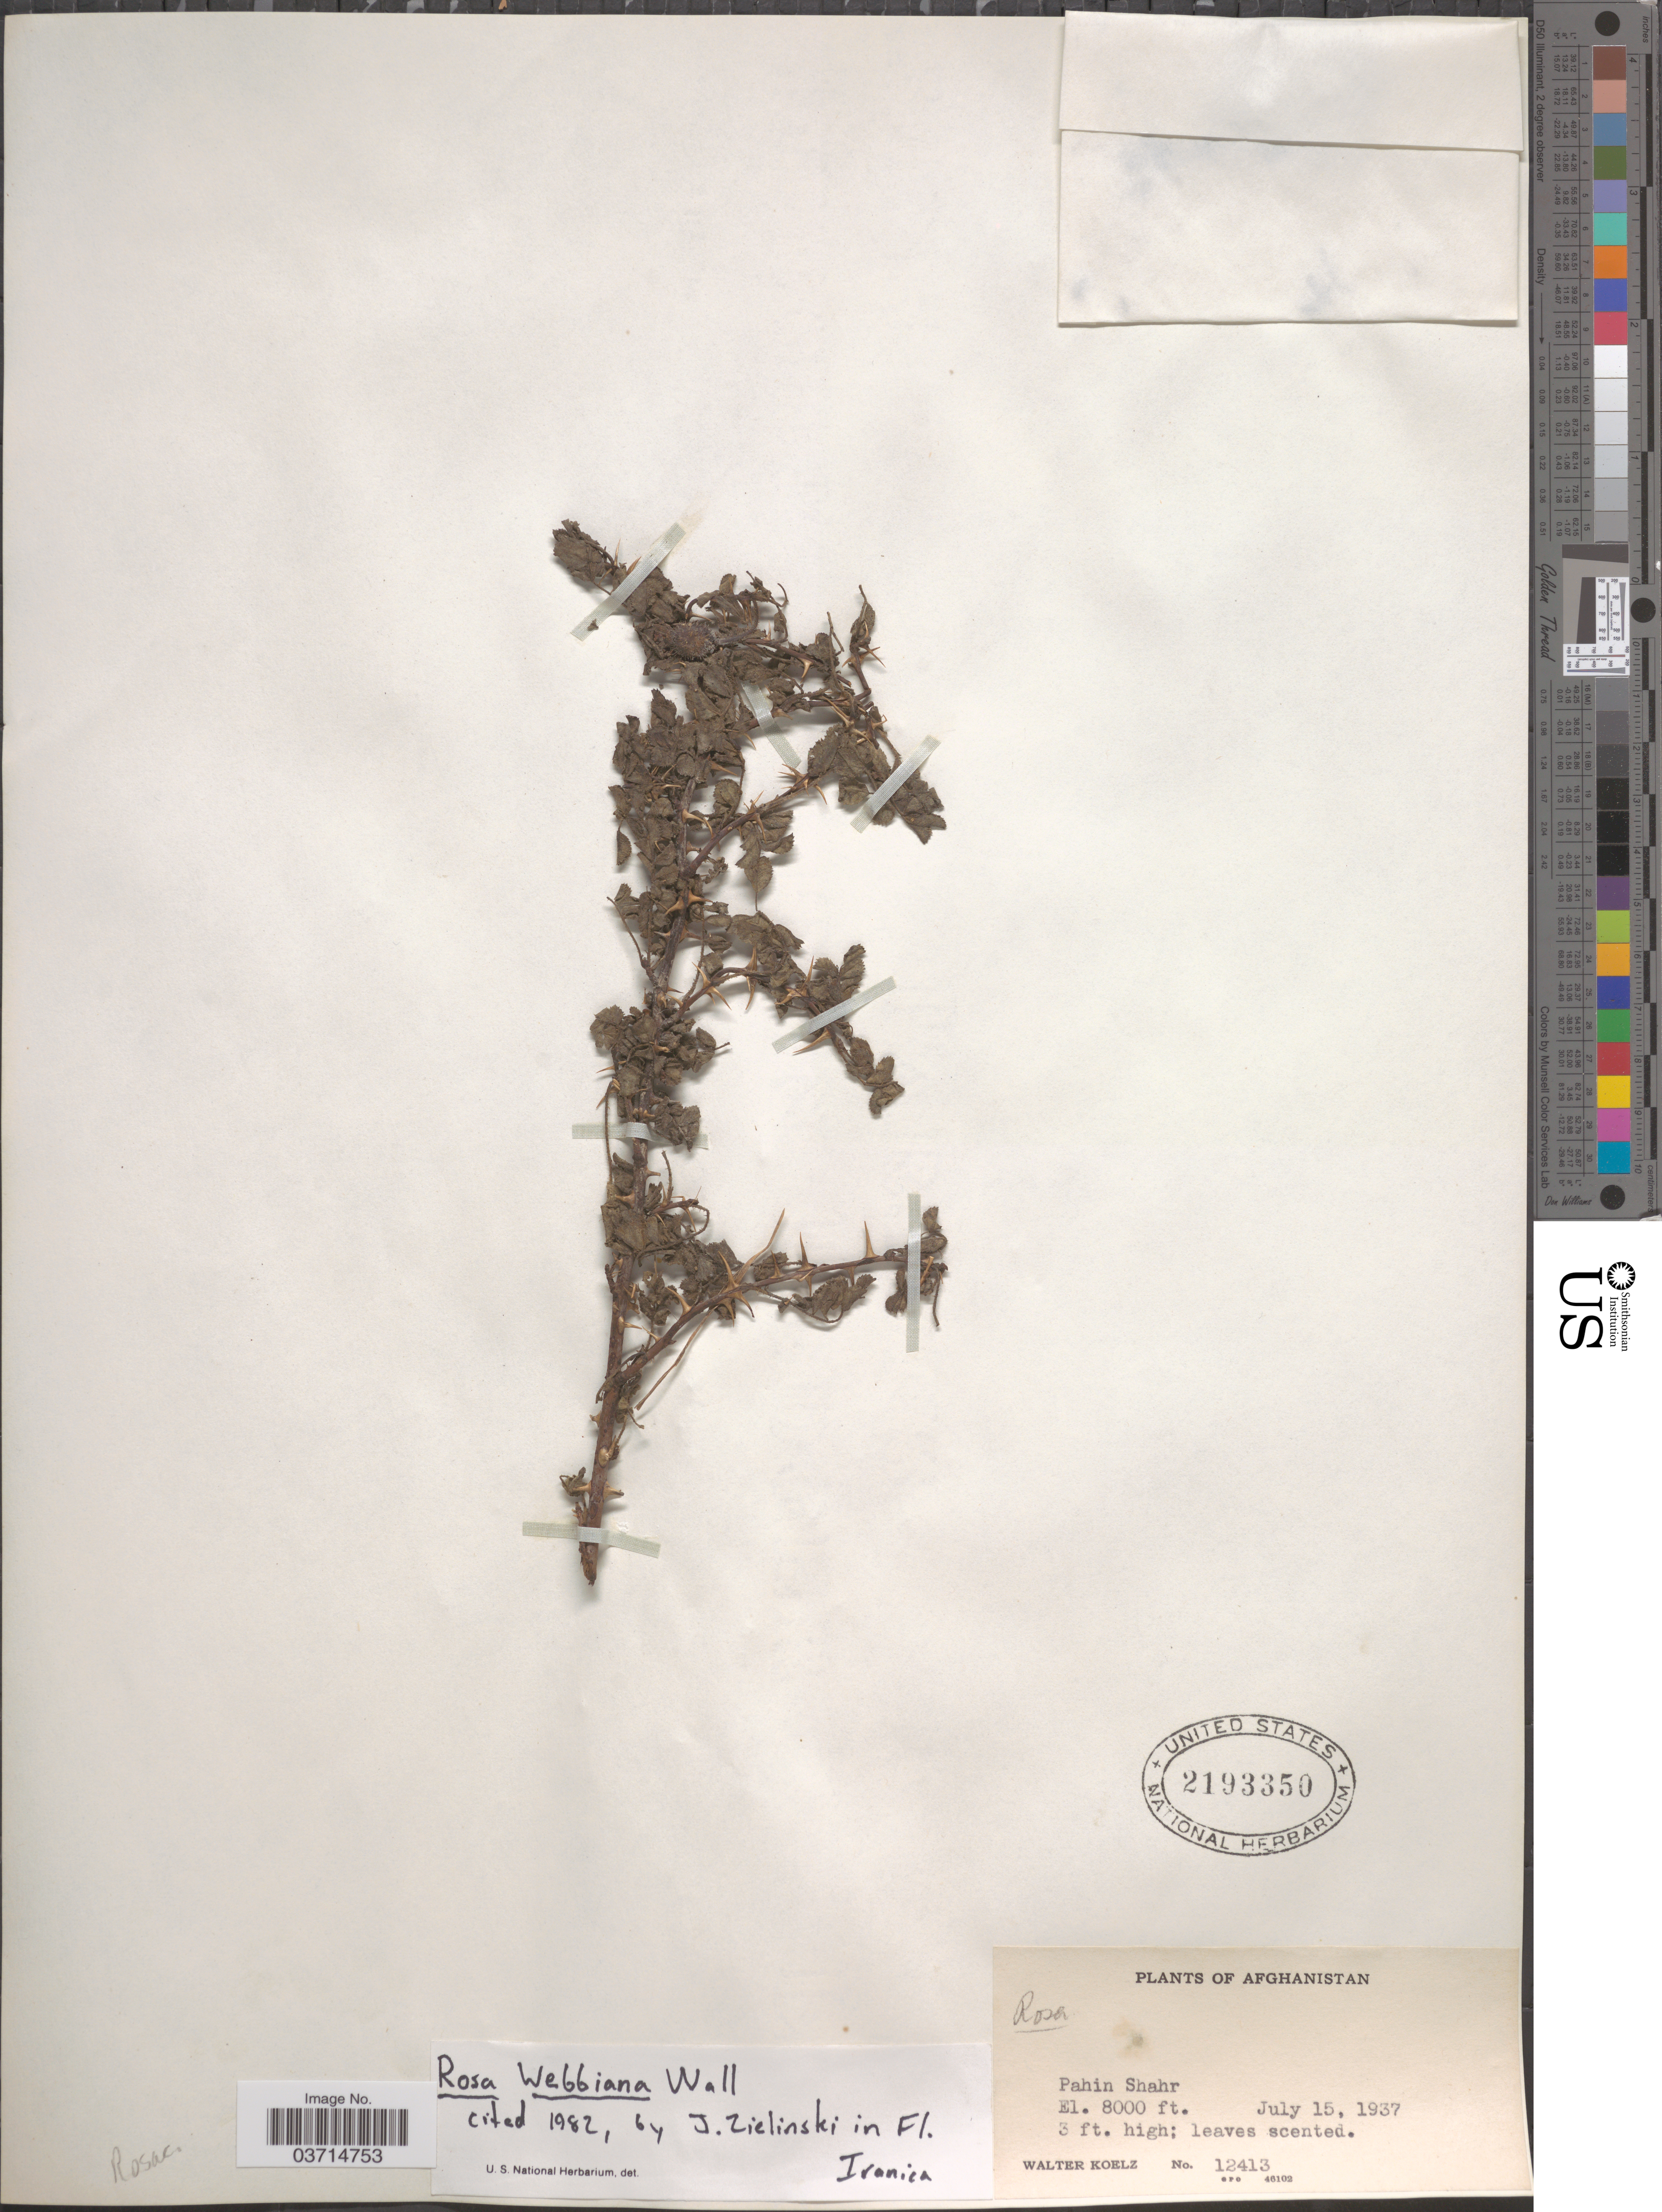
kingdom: Plantae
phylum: Tracheophyta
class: Magnoliopsida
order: Rosales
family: Rosaceae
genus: Rosa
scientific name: Rosa webbiana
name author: Wall. ex Royle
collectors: W. N. Koelz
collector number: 12413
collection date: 1937-07-15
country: Afghanistan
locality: Pahin Shahr.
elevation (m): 2438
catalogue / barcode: US 2193350